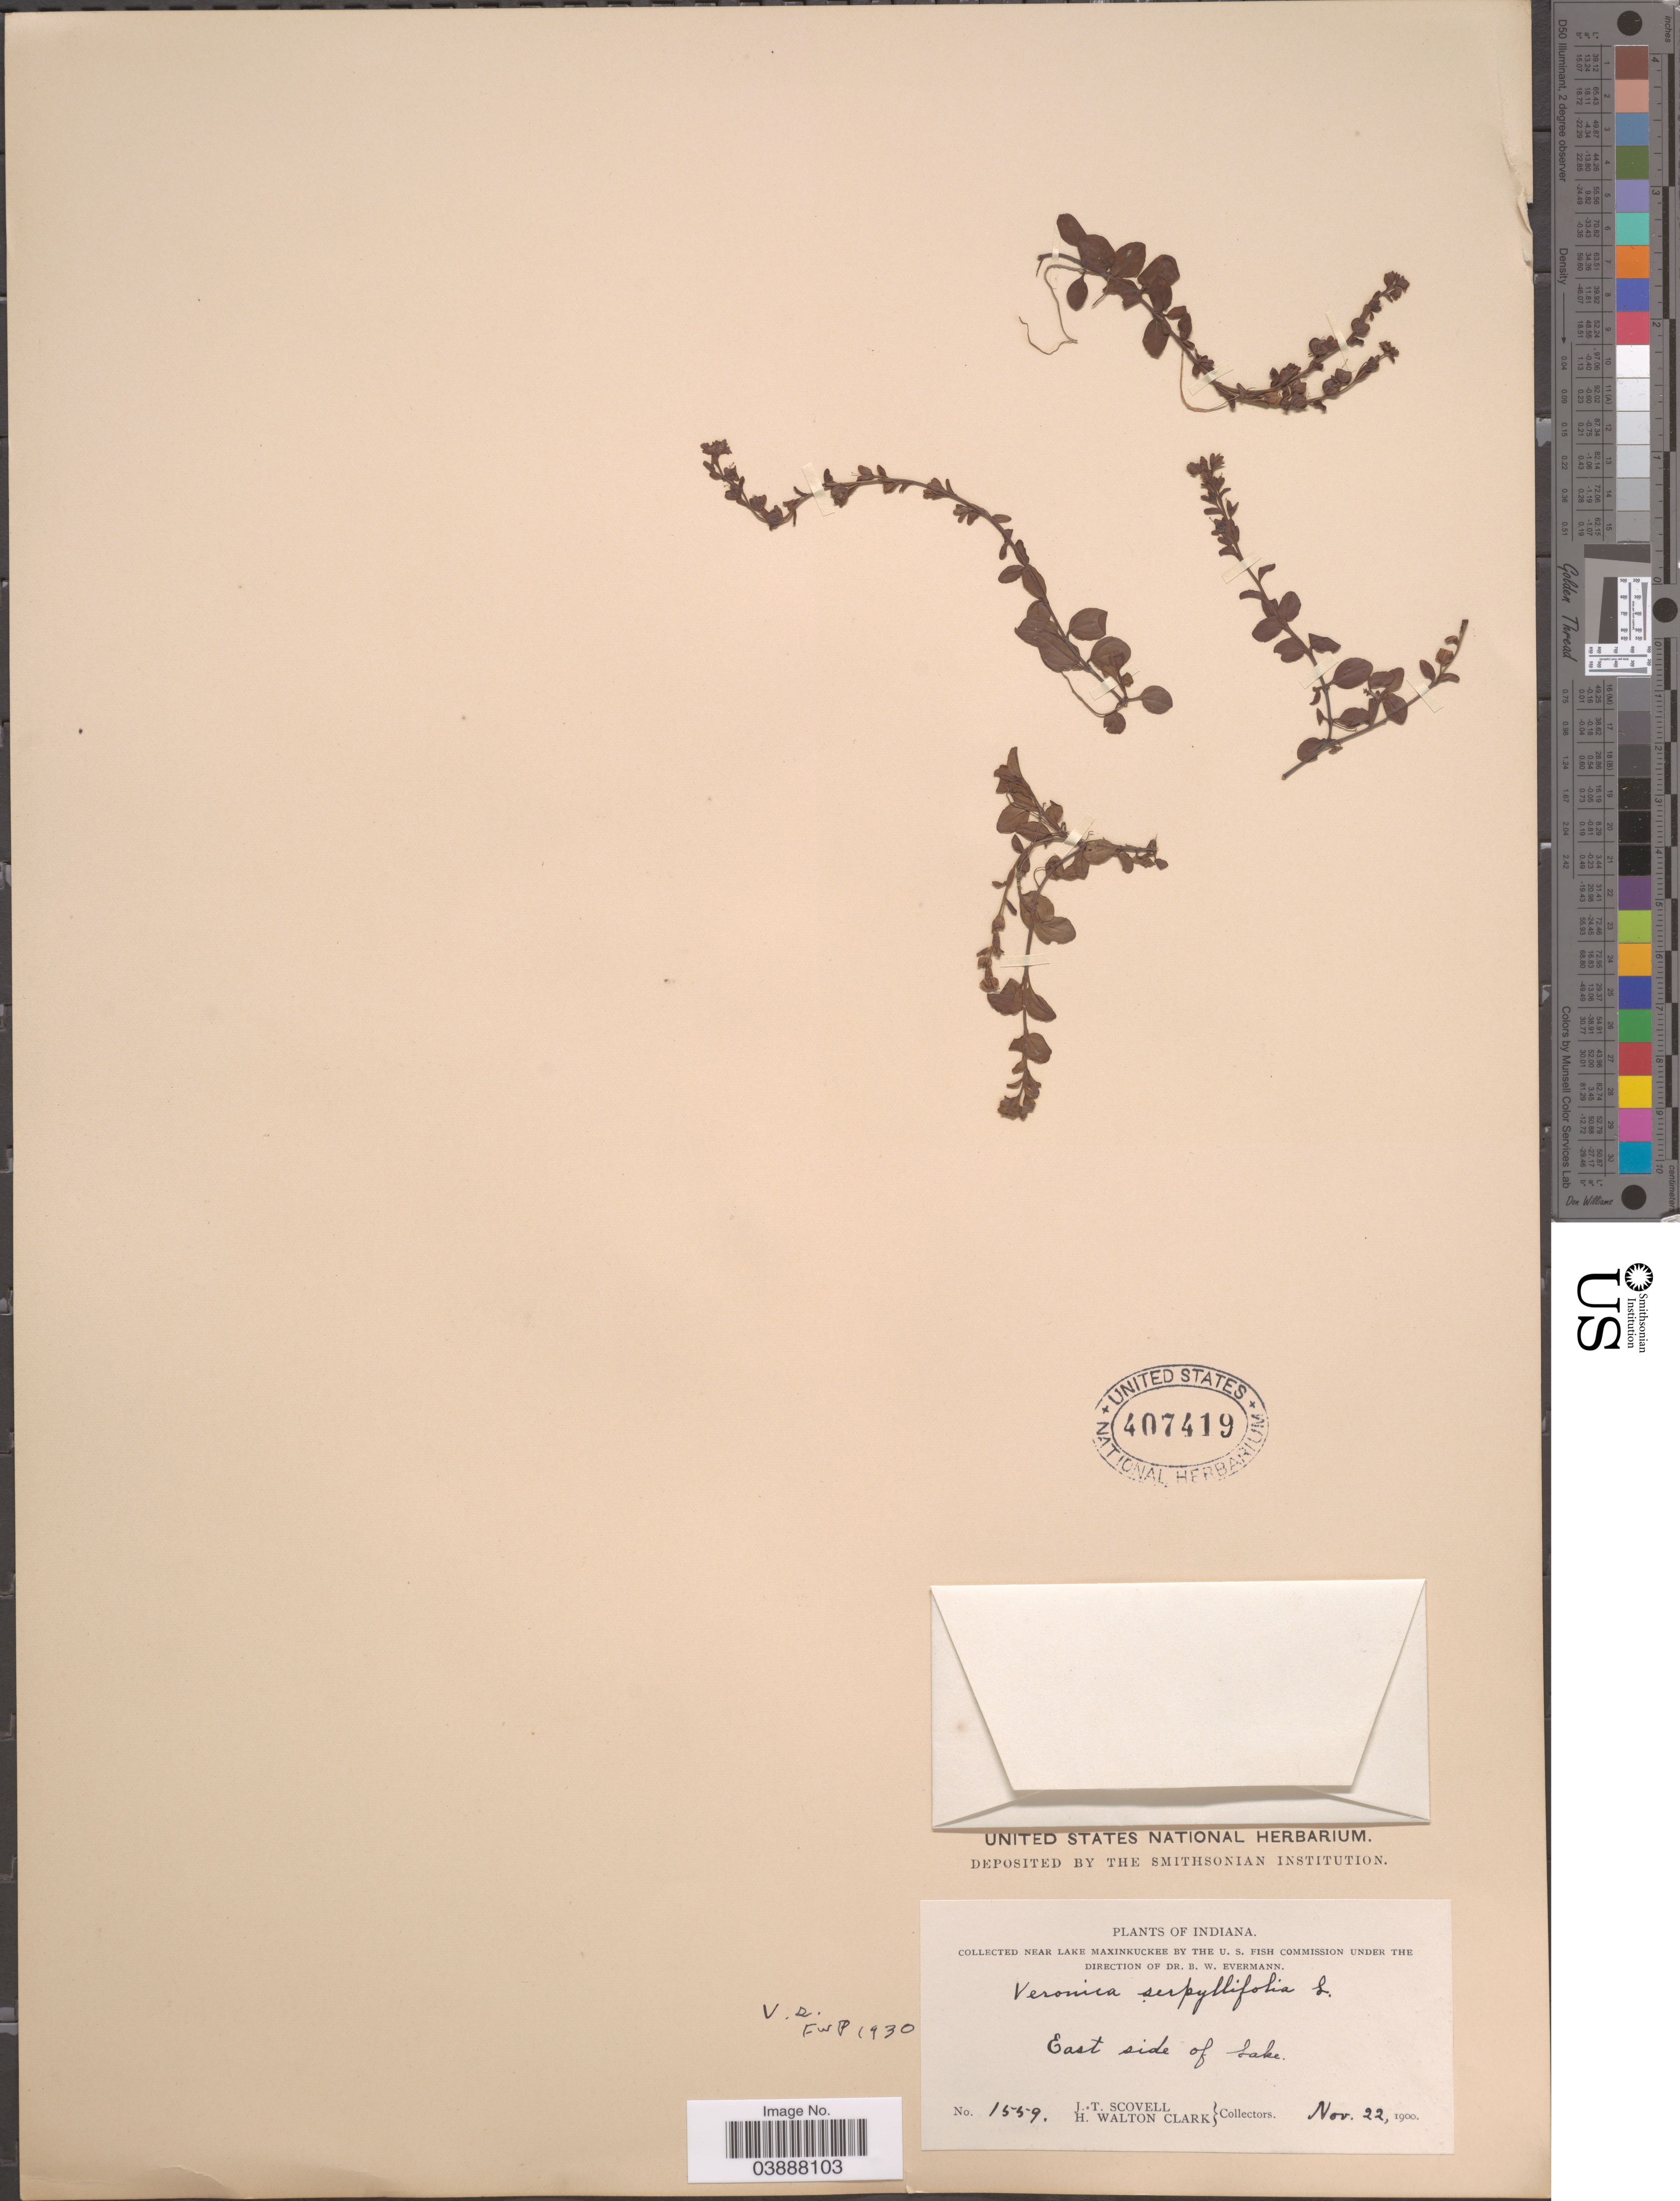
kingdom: Plantae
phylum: Tracheophyta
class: Magnoliopsida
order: Lamiales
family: Plantaginaceae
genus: Veronica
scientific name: Veronica serpyllifolia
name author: L.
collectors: J. T. Scovell & H. W. Clark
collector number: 1559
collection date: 1900-11-22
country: United States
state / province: Indiana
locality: Near Lake Maxinkuckee. East side of Lake.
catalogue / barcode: US 407419